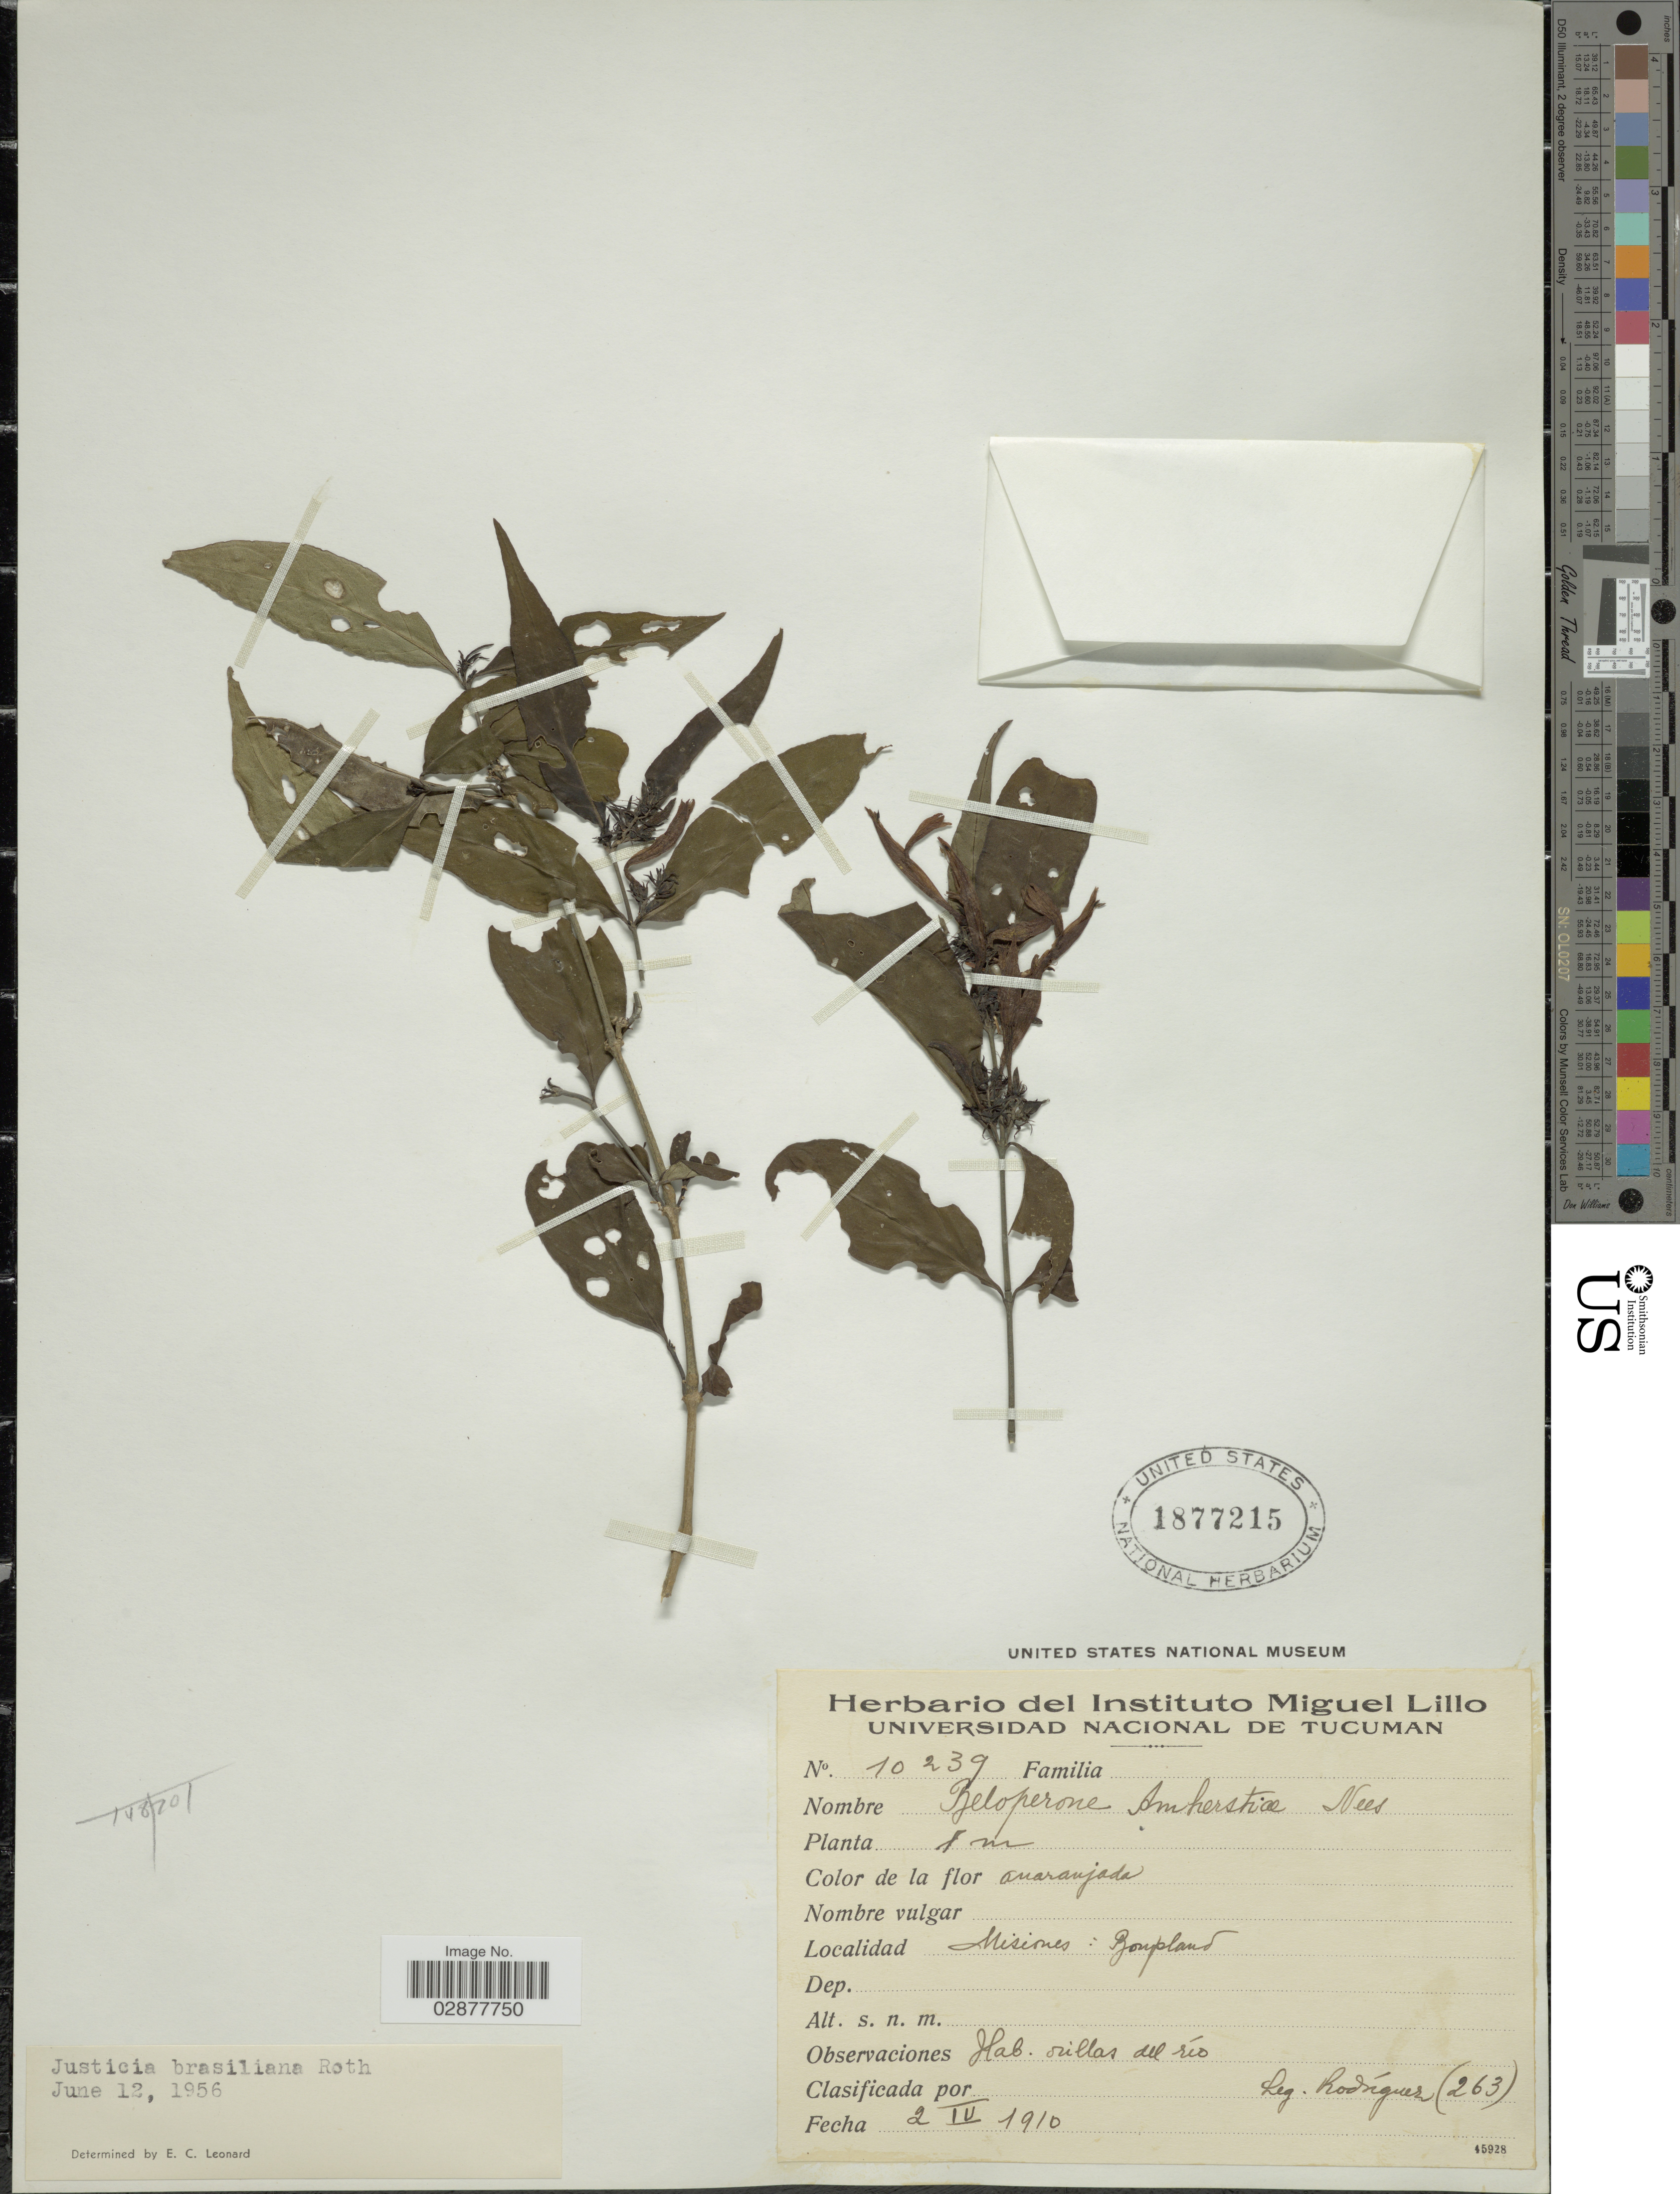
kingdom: Plantae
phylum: Tracheophyta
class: Magnoliopsida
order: Lamiales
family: Acanthaceae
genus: Justicia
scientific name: Justicia brasiliana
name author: Roth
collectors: Rodriguez, --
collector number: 263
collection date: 1910-04-02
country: Argentina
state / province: Misiones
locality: Bonpland.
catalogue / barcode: US 1877215